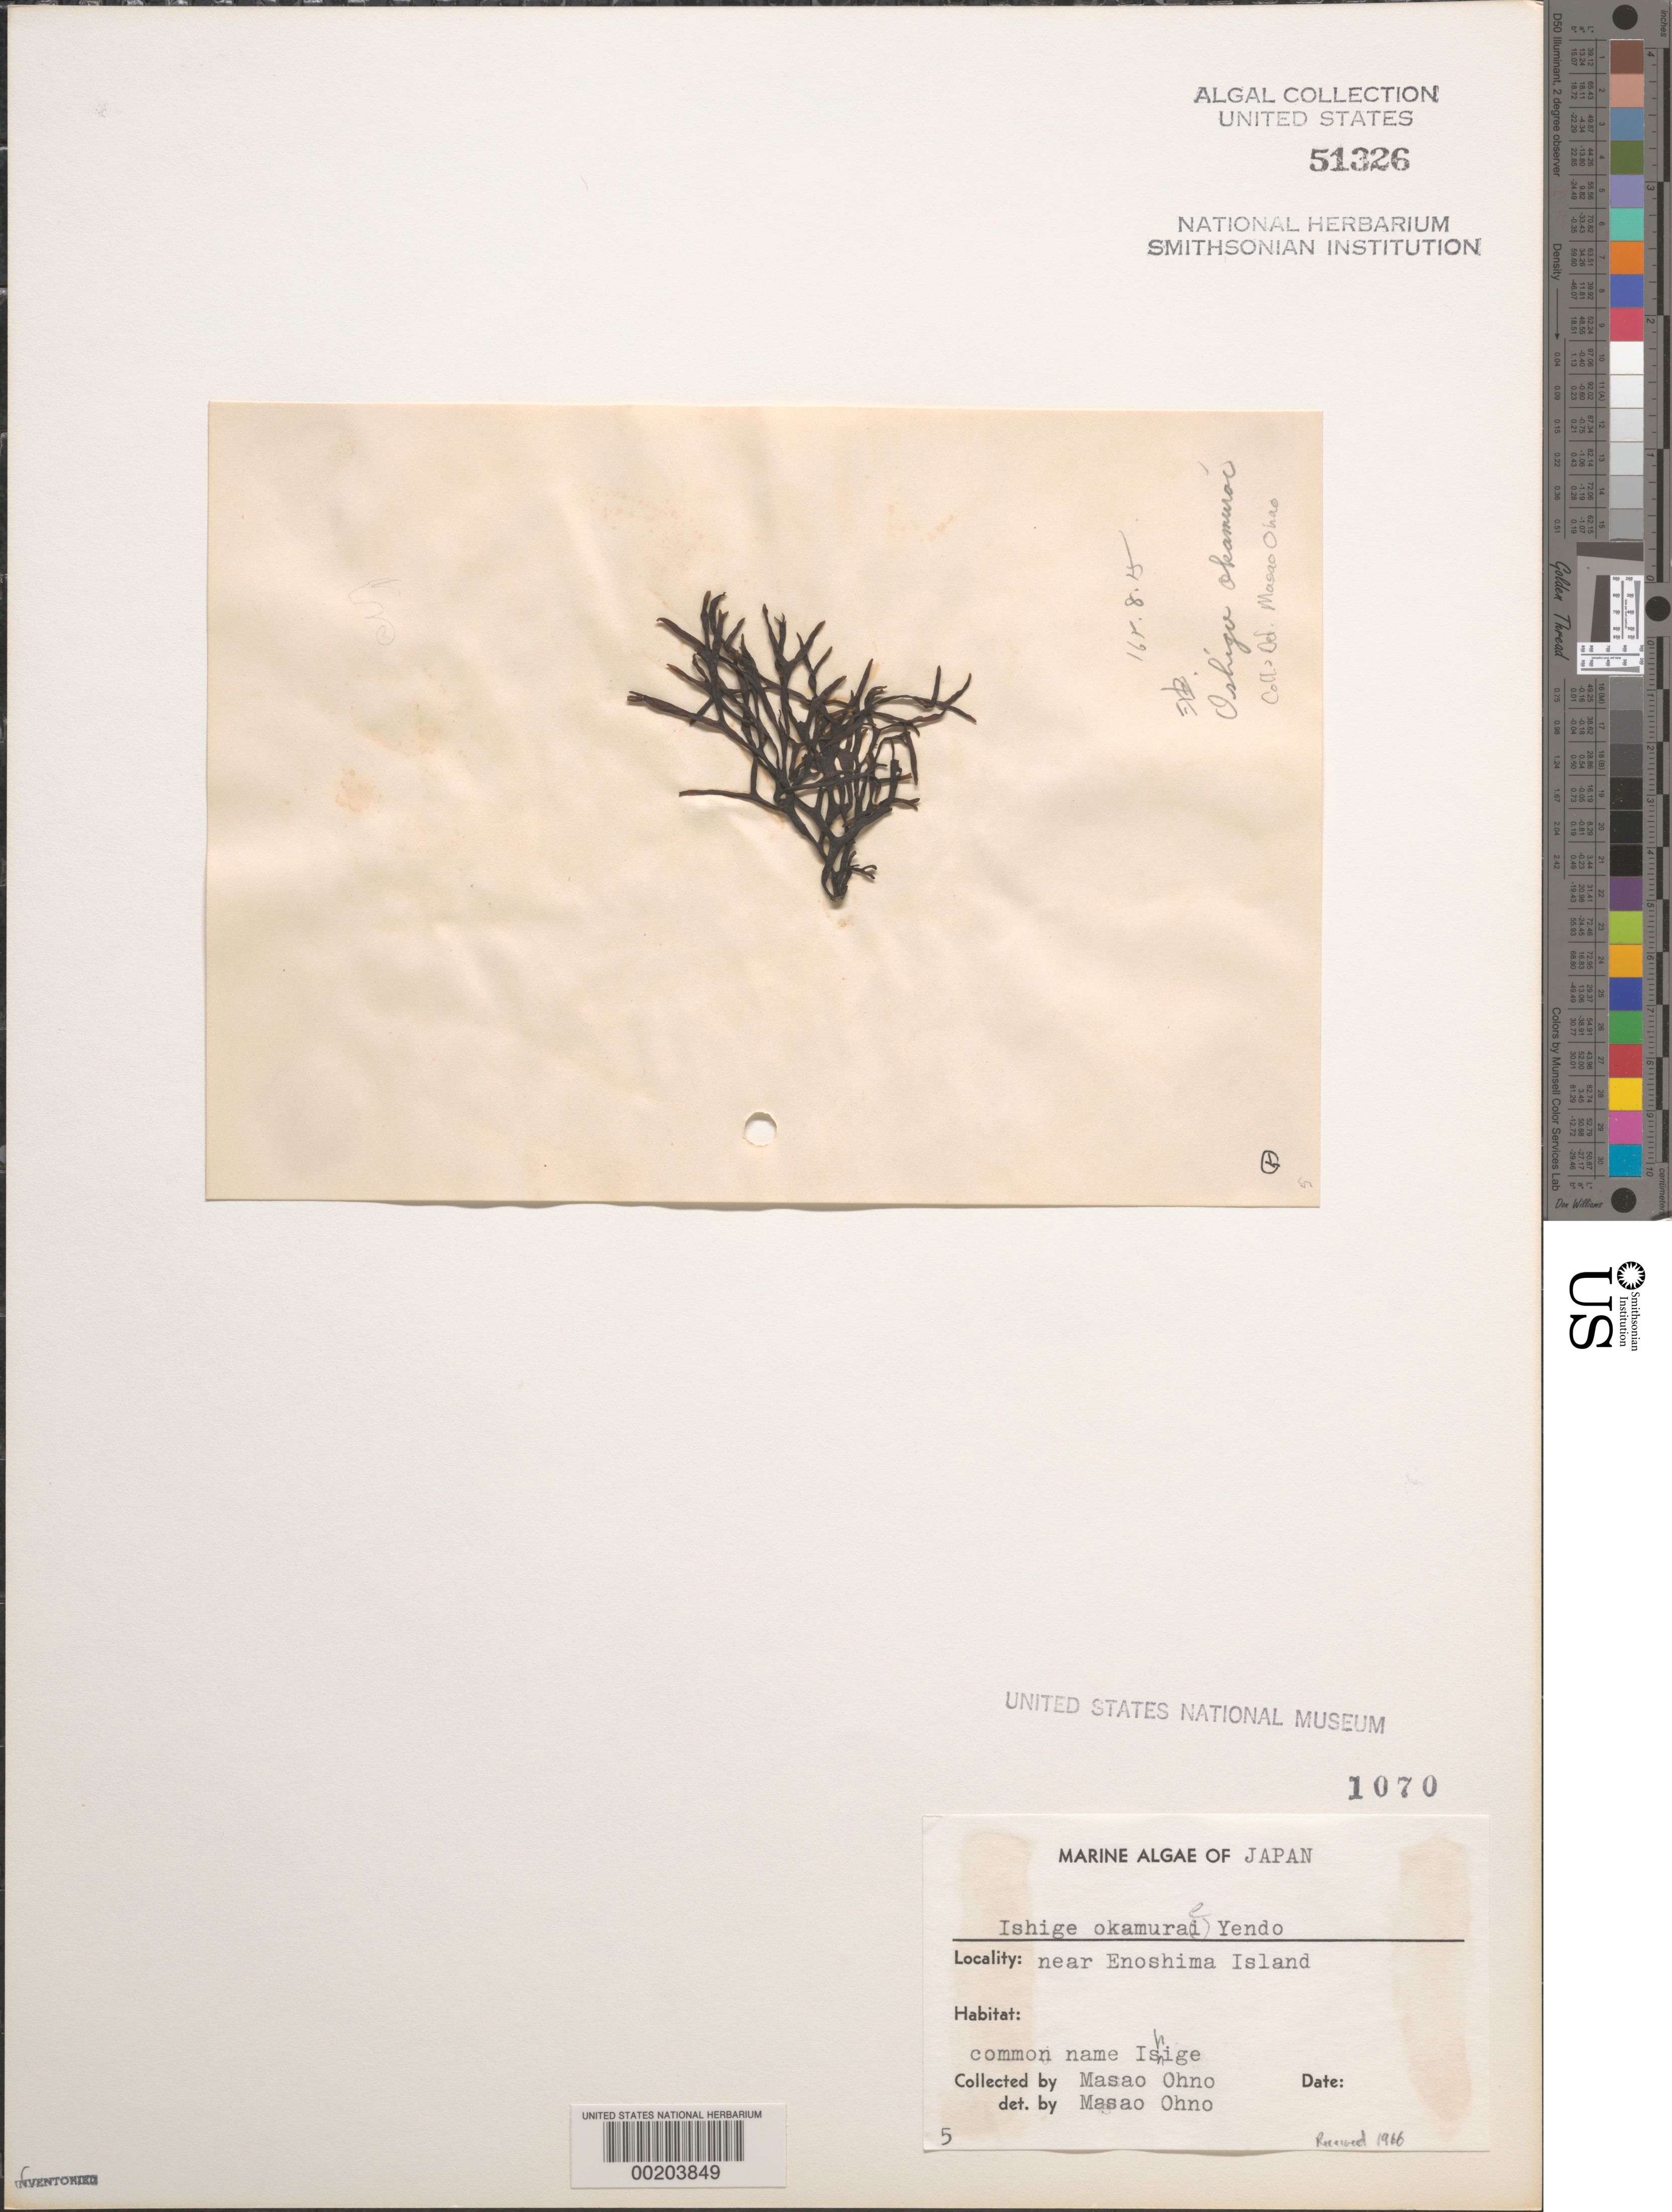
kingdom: Chromista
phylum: Ochrophyta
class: Phaeophyceae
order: Ishigeales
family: Ishigeaceae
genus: Ishige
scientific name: Ishige okamurae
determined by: Ohno, M.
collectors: M. Ohno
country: Japan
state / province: Kanagawa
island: Honshu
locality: Near Enoshima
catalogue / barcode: US 51326